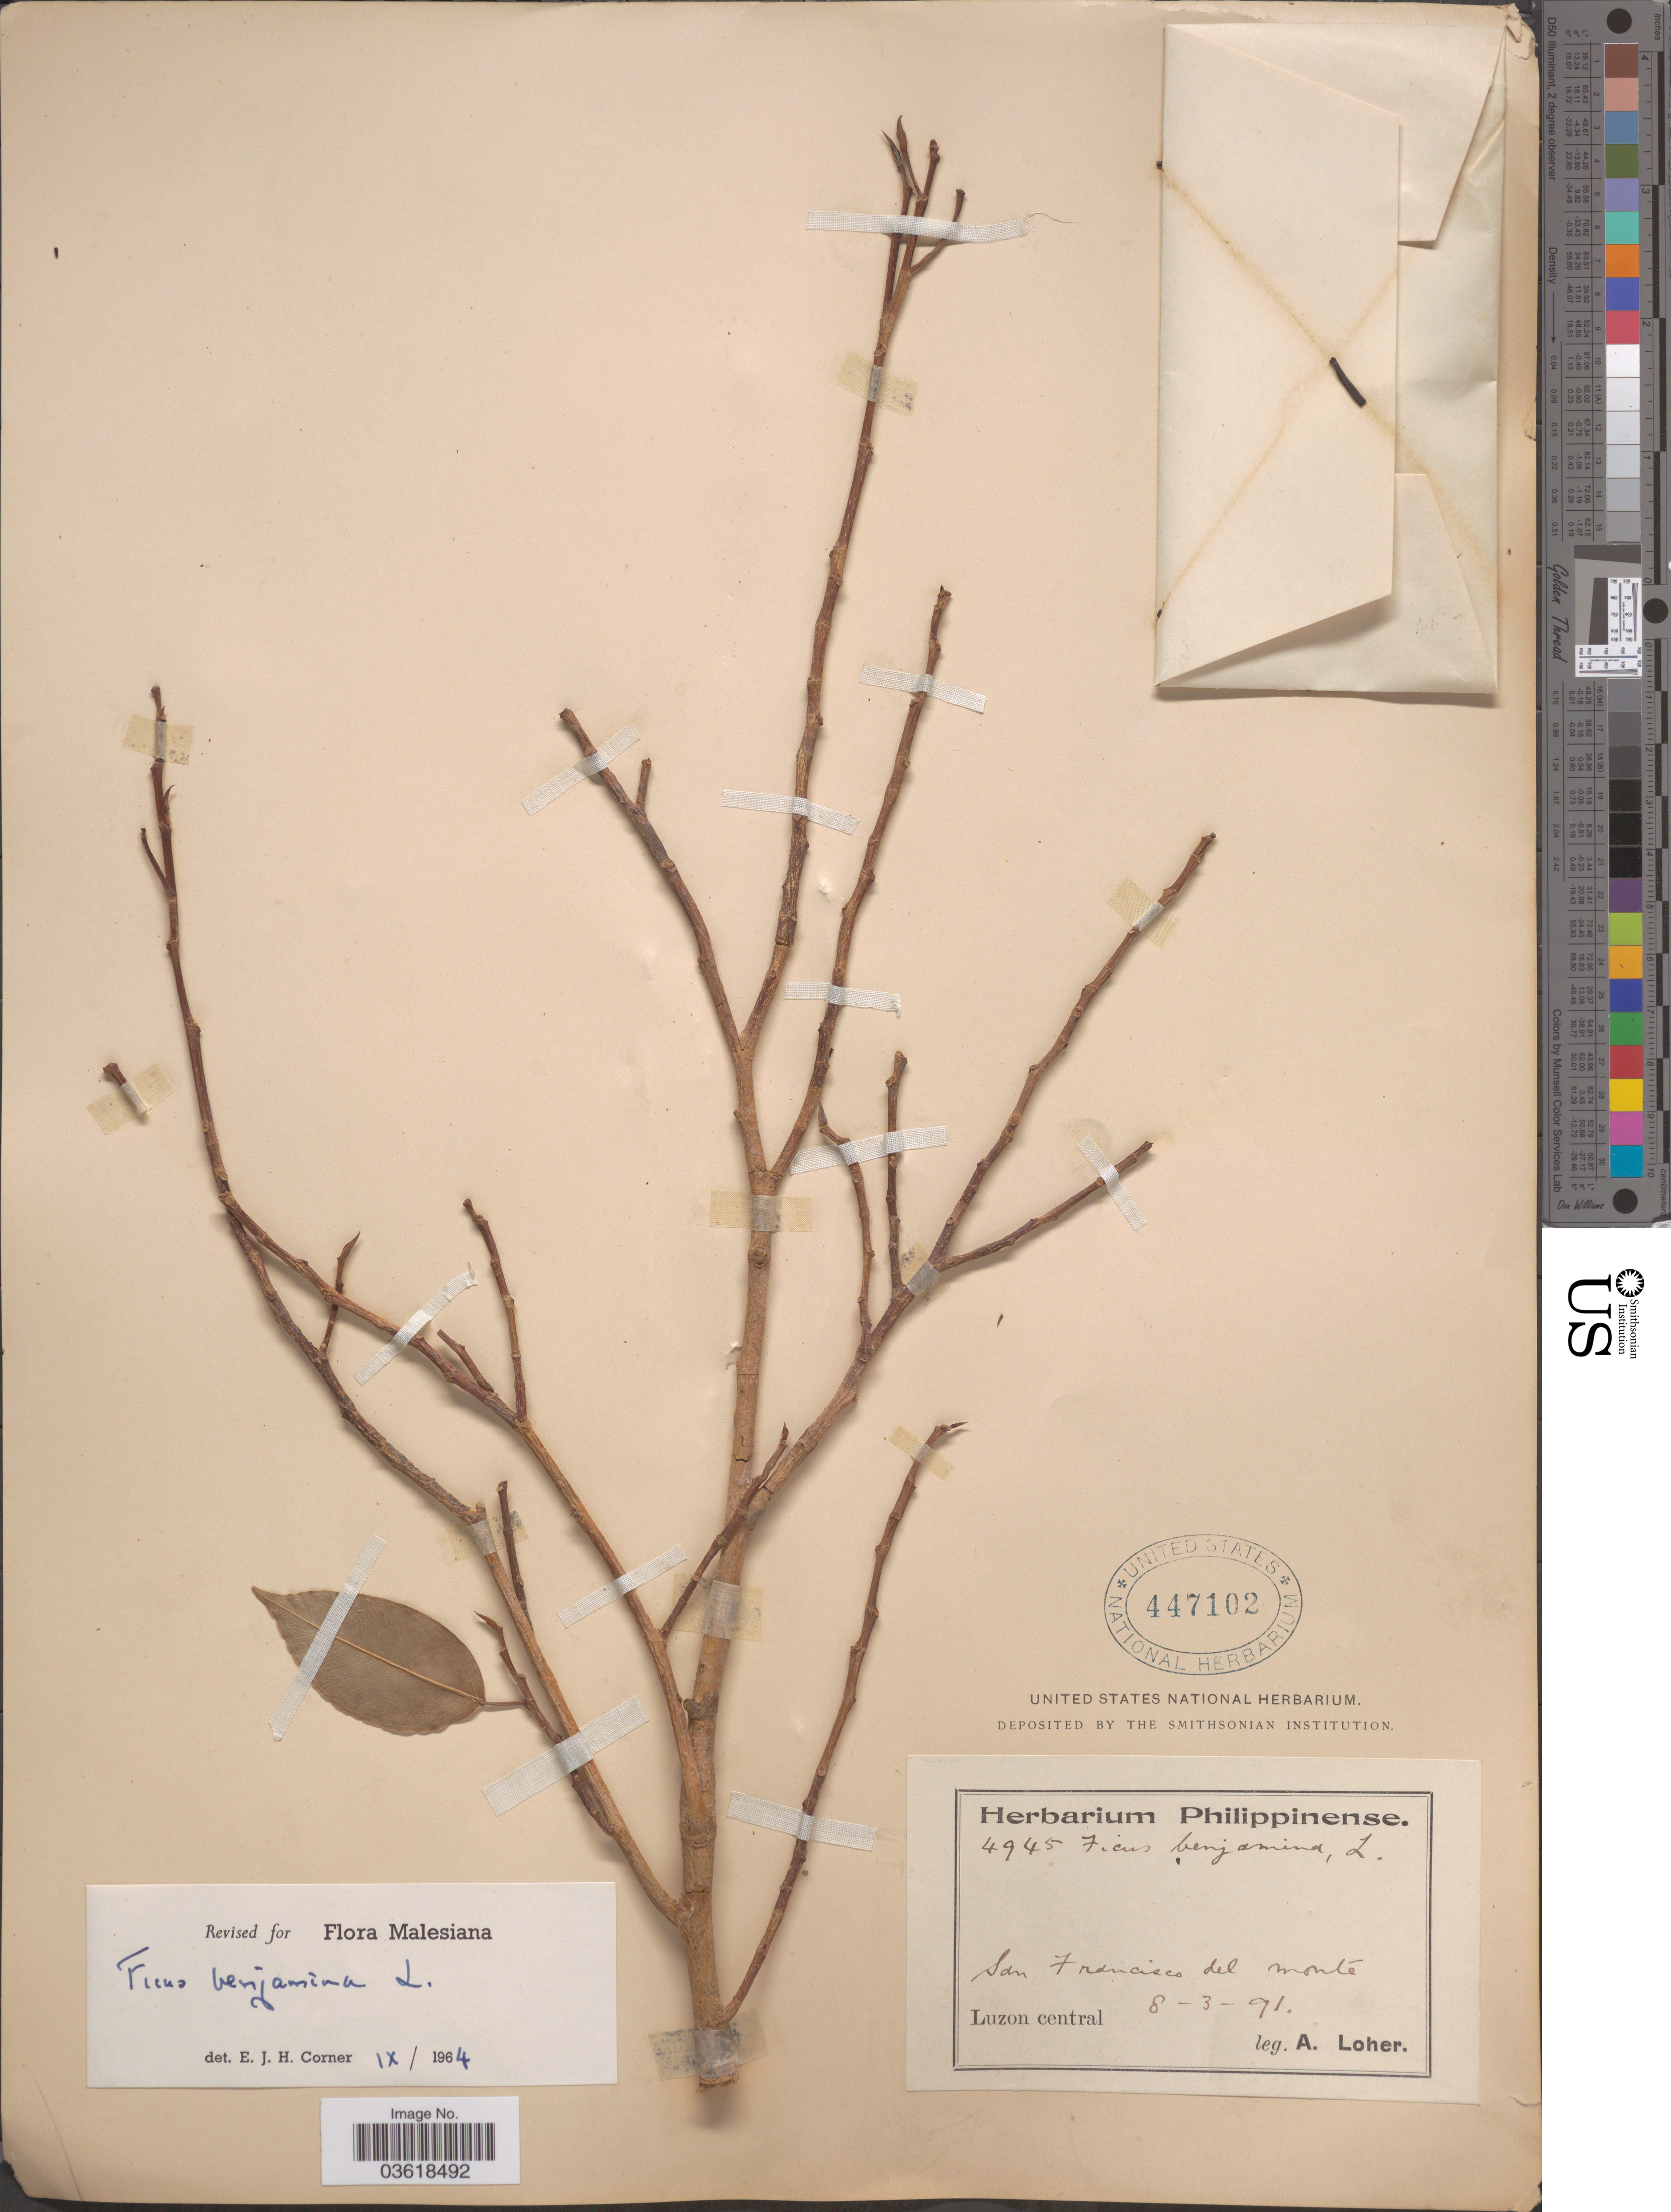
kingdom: Plantae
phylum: Tracheophyta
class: Magnoliopsida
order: Rosales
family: Moraceae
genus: Ficus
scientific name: Ficus benjamina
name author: L.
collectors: A. Loher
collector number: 4945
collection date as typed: Transcribed d/m/y: 8/3/91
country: Philippines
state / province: Central Luzon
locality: San Francisco del monte. Luzon Central.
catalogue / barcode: US 447102